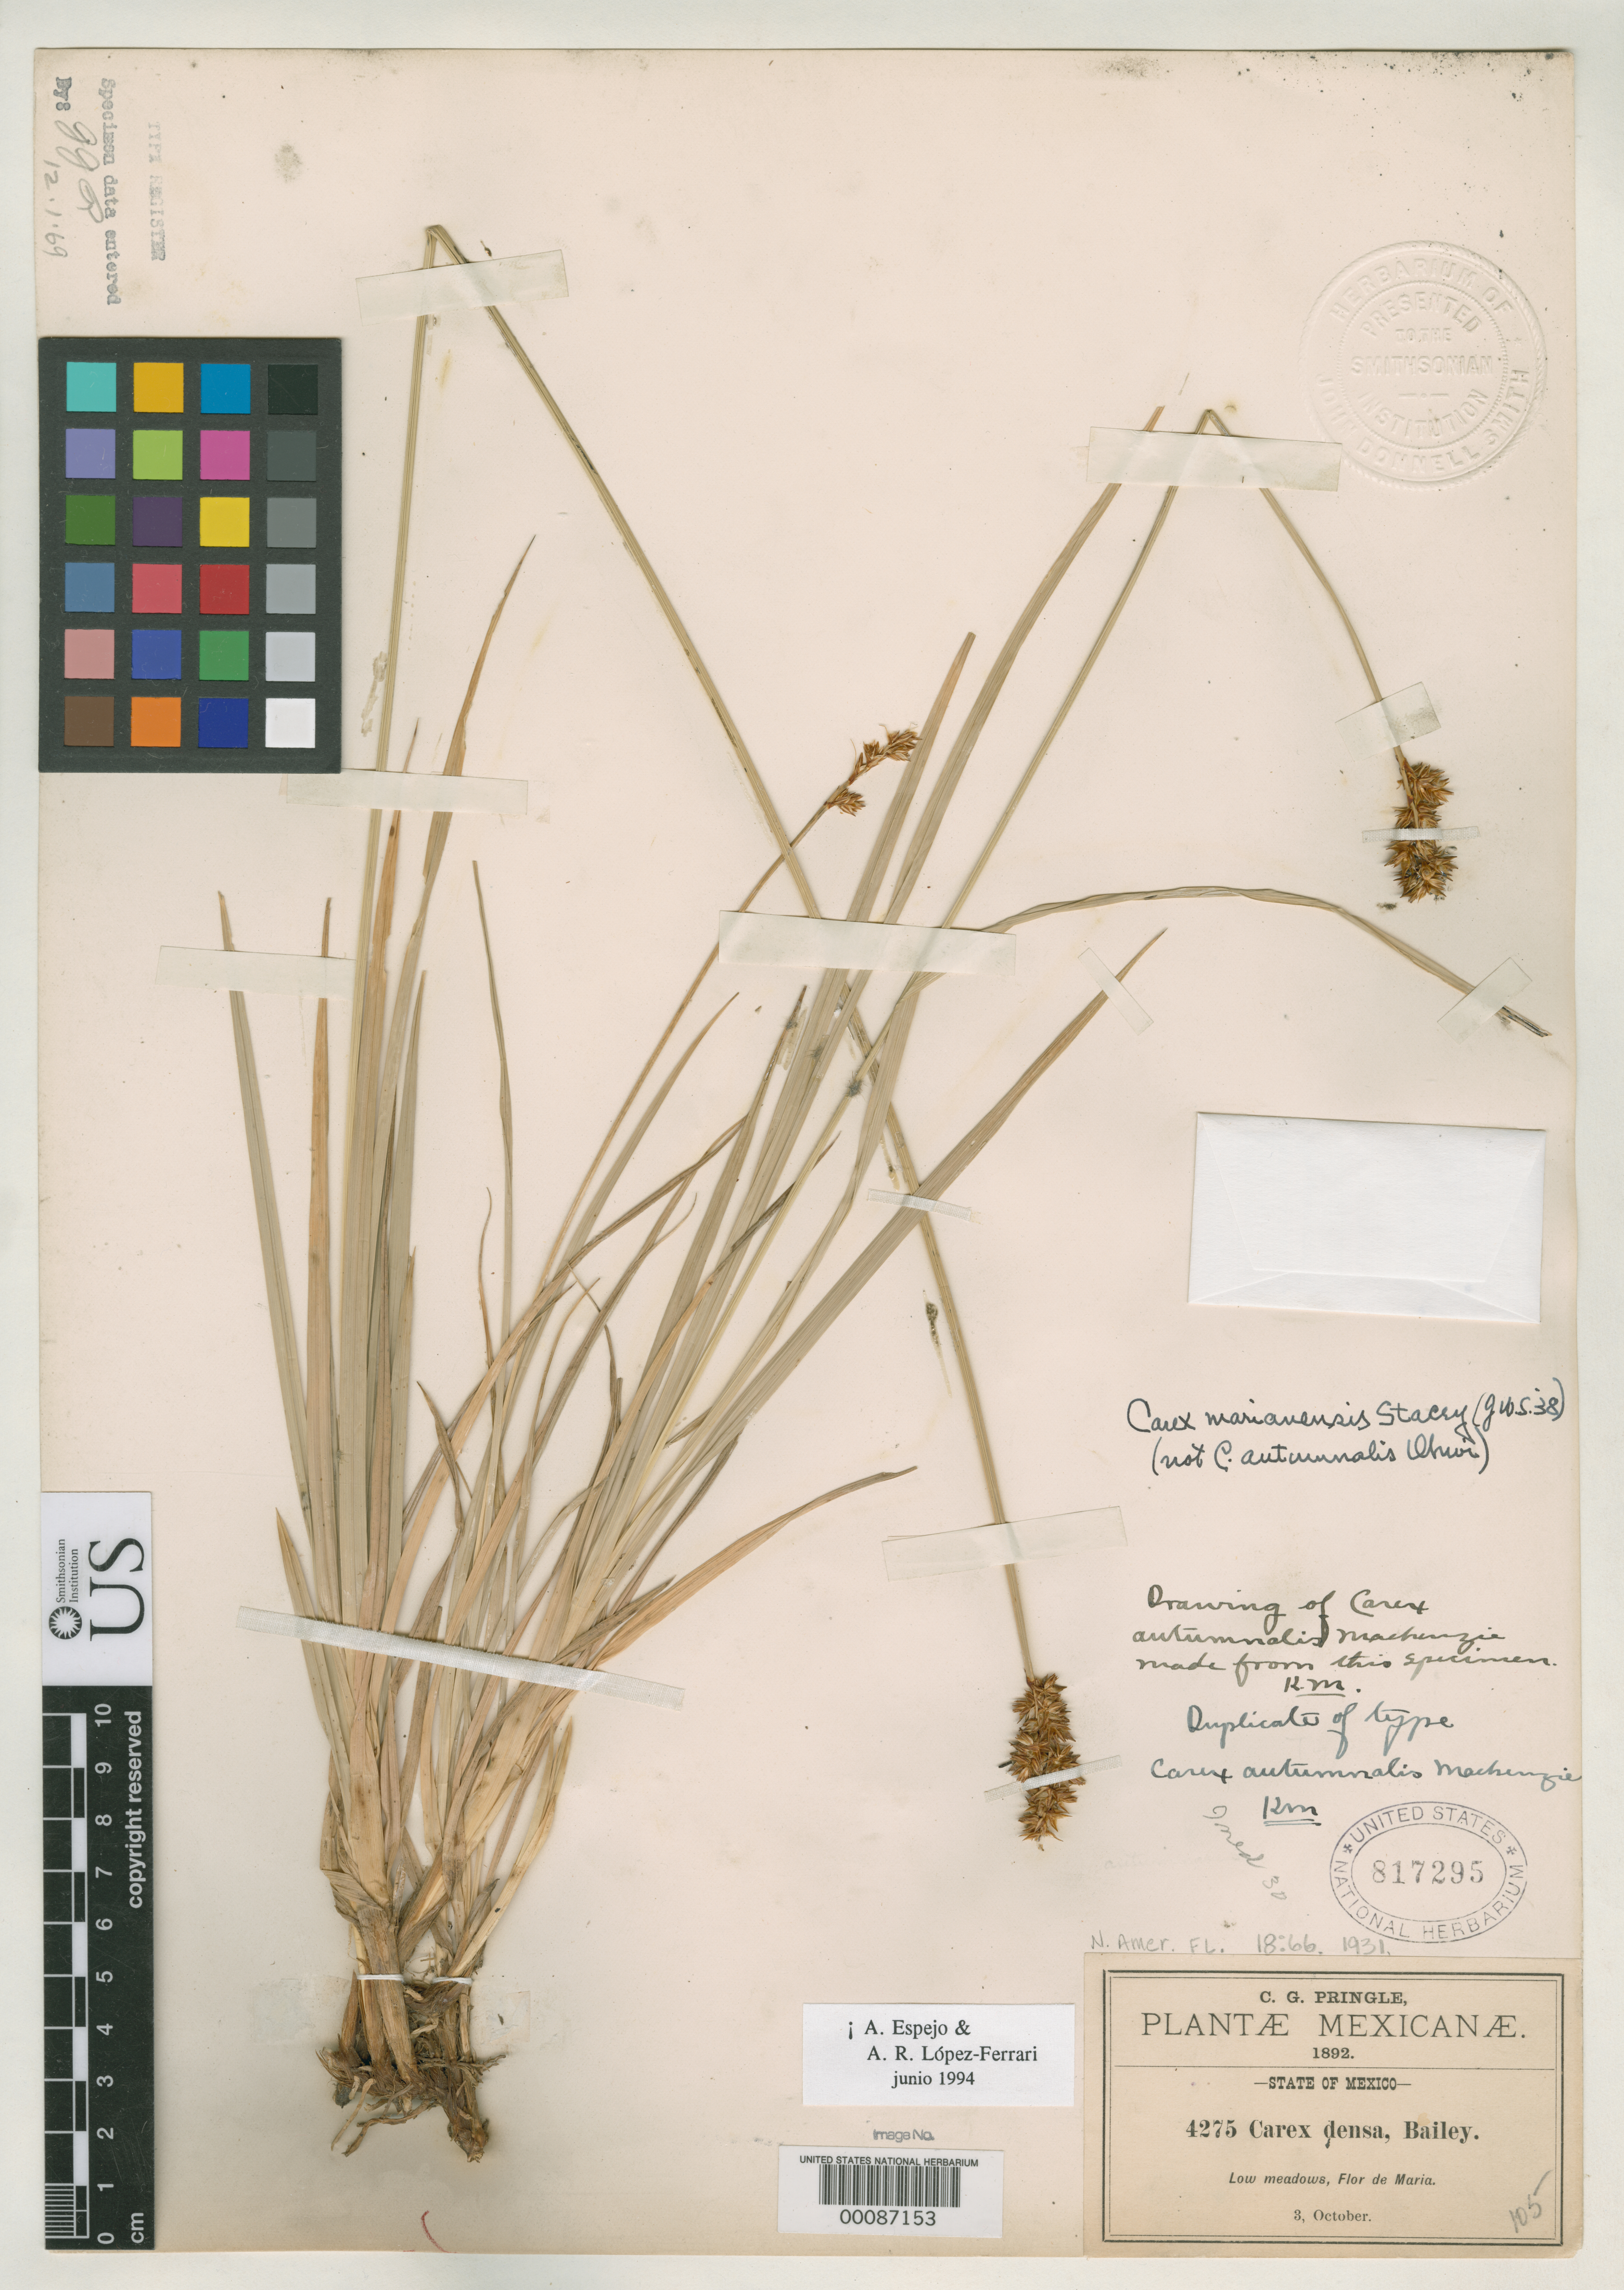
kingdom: Plantae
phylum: Tracheophyta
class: Liliopsida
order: Poales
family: Cyperaceae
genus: Carex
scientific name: Carex autumnalis Mack., nom. illeg.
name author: Mack.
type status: Holotype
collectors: C. G. Pringle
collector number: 4275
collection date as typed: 03 Oct 1892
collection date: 1892-10-03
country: Mexico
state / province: México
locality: Flor de Maria.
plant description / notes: Annotated by Mackenzie as "duplicate of type" but protologue explicitly cites this specimen by USNH sheet number (817295) as the "type".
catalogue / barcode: US 817295